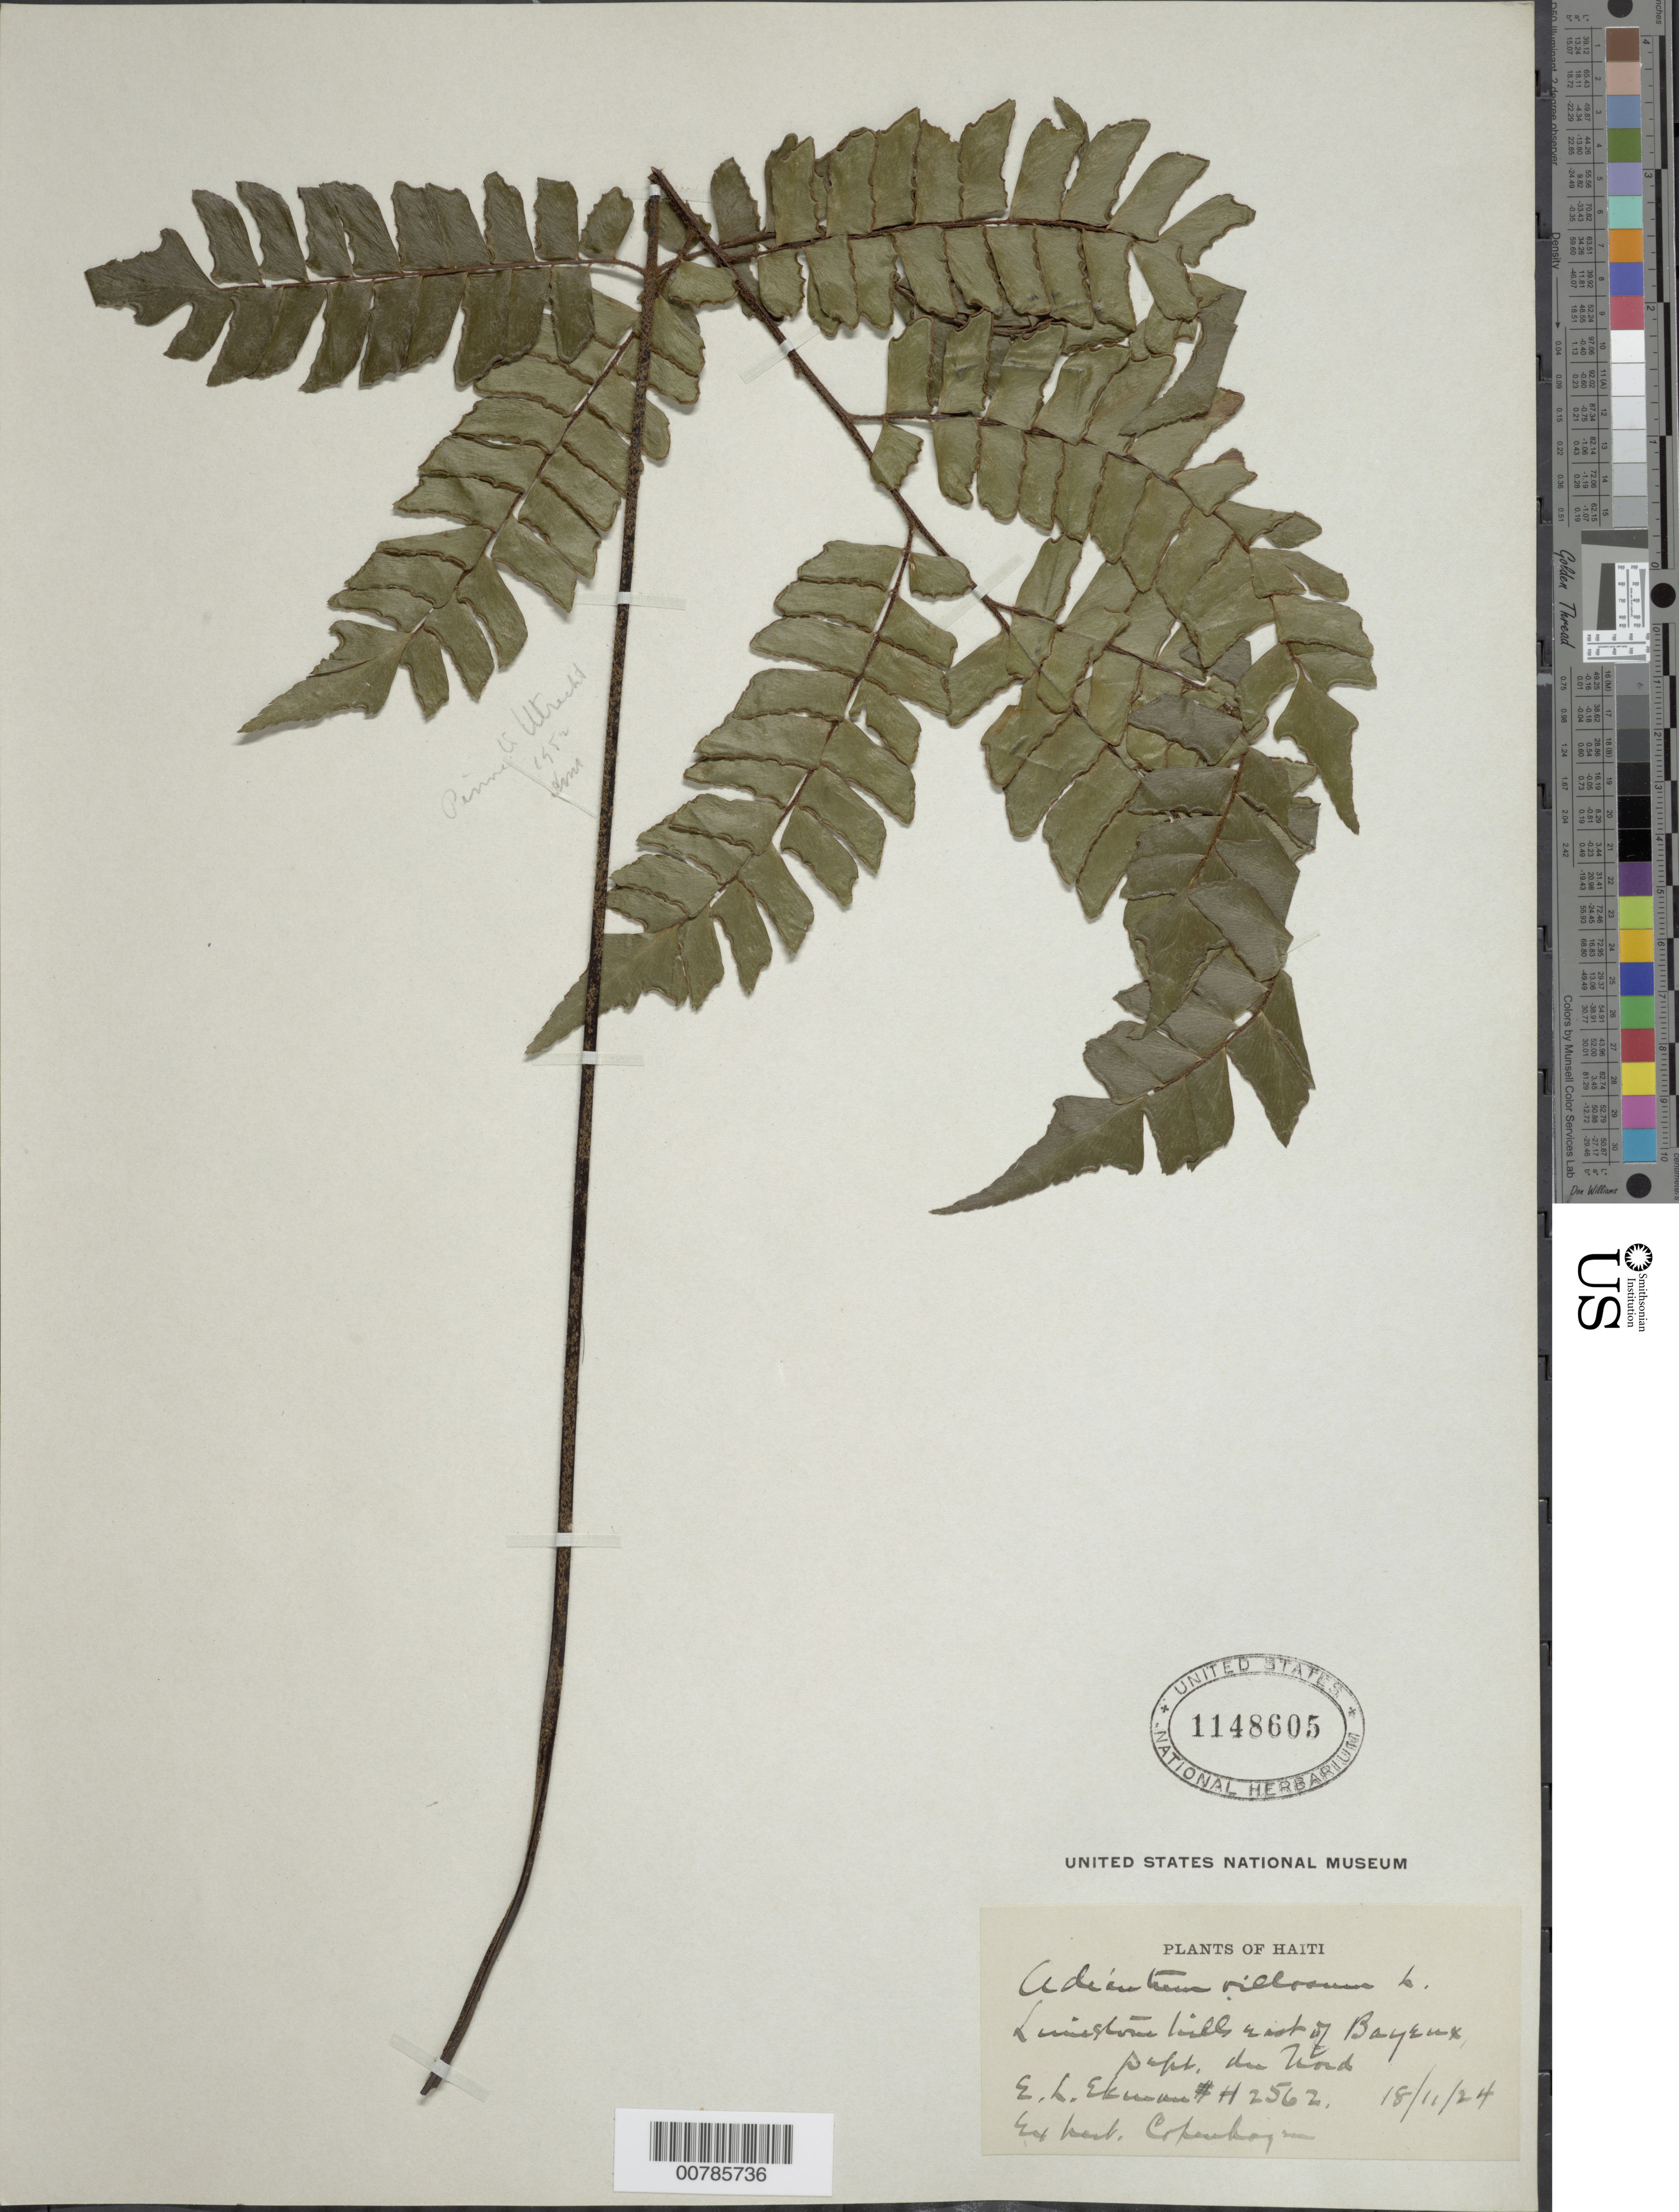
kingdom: Plantae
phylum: Tracheophyta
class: Polypodiopsida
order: Polypodiales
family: Pteridaceae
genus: Adiantum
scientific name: Adiantum villosum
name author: L.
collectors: E. L. Ekman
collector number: H 2562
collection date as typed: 18 Nov 1924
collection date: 1924-11-18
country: Haiti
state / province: Nord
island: Hispaniola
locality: Bayeux, W of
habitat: Limestone hill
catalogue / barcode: US 1148605